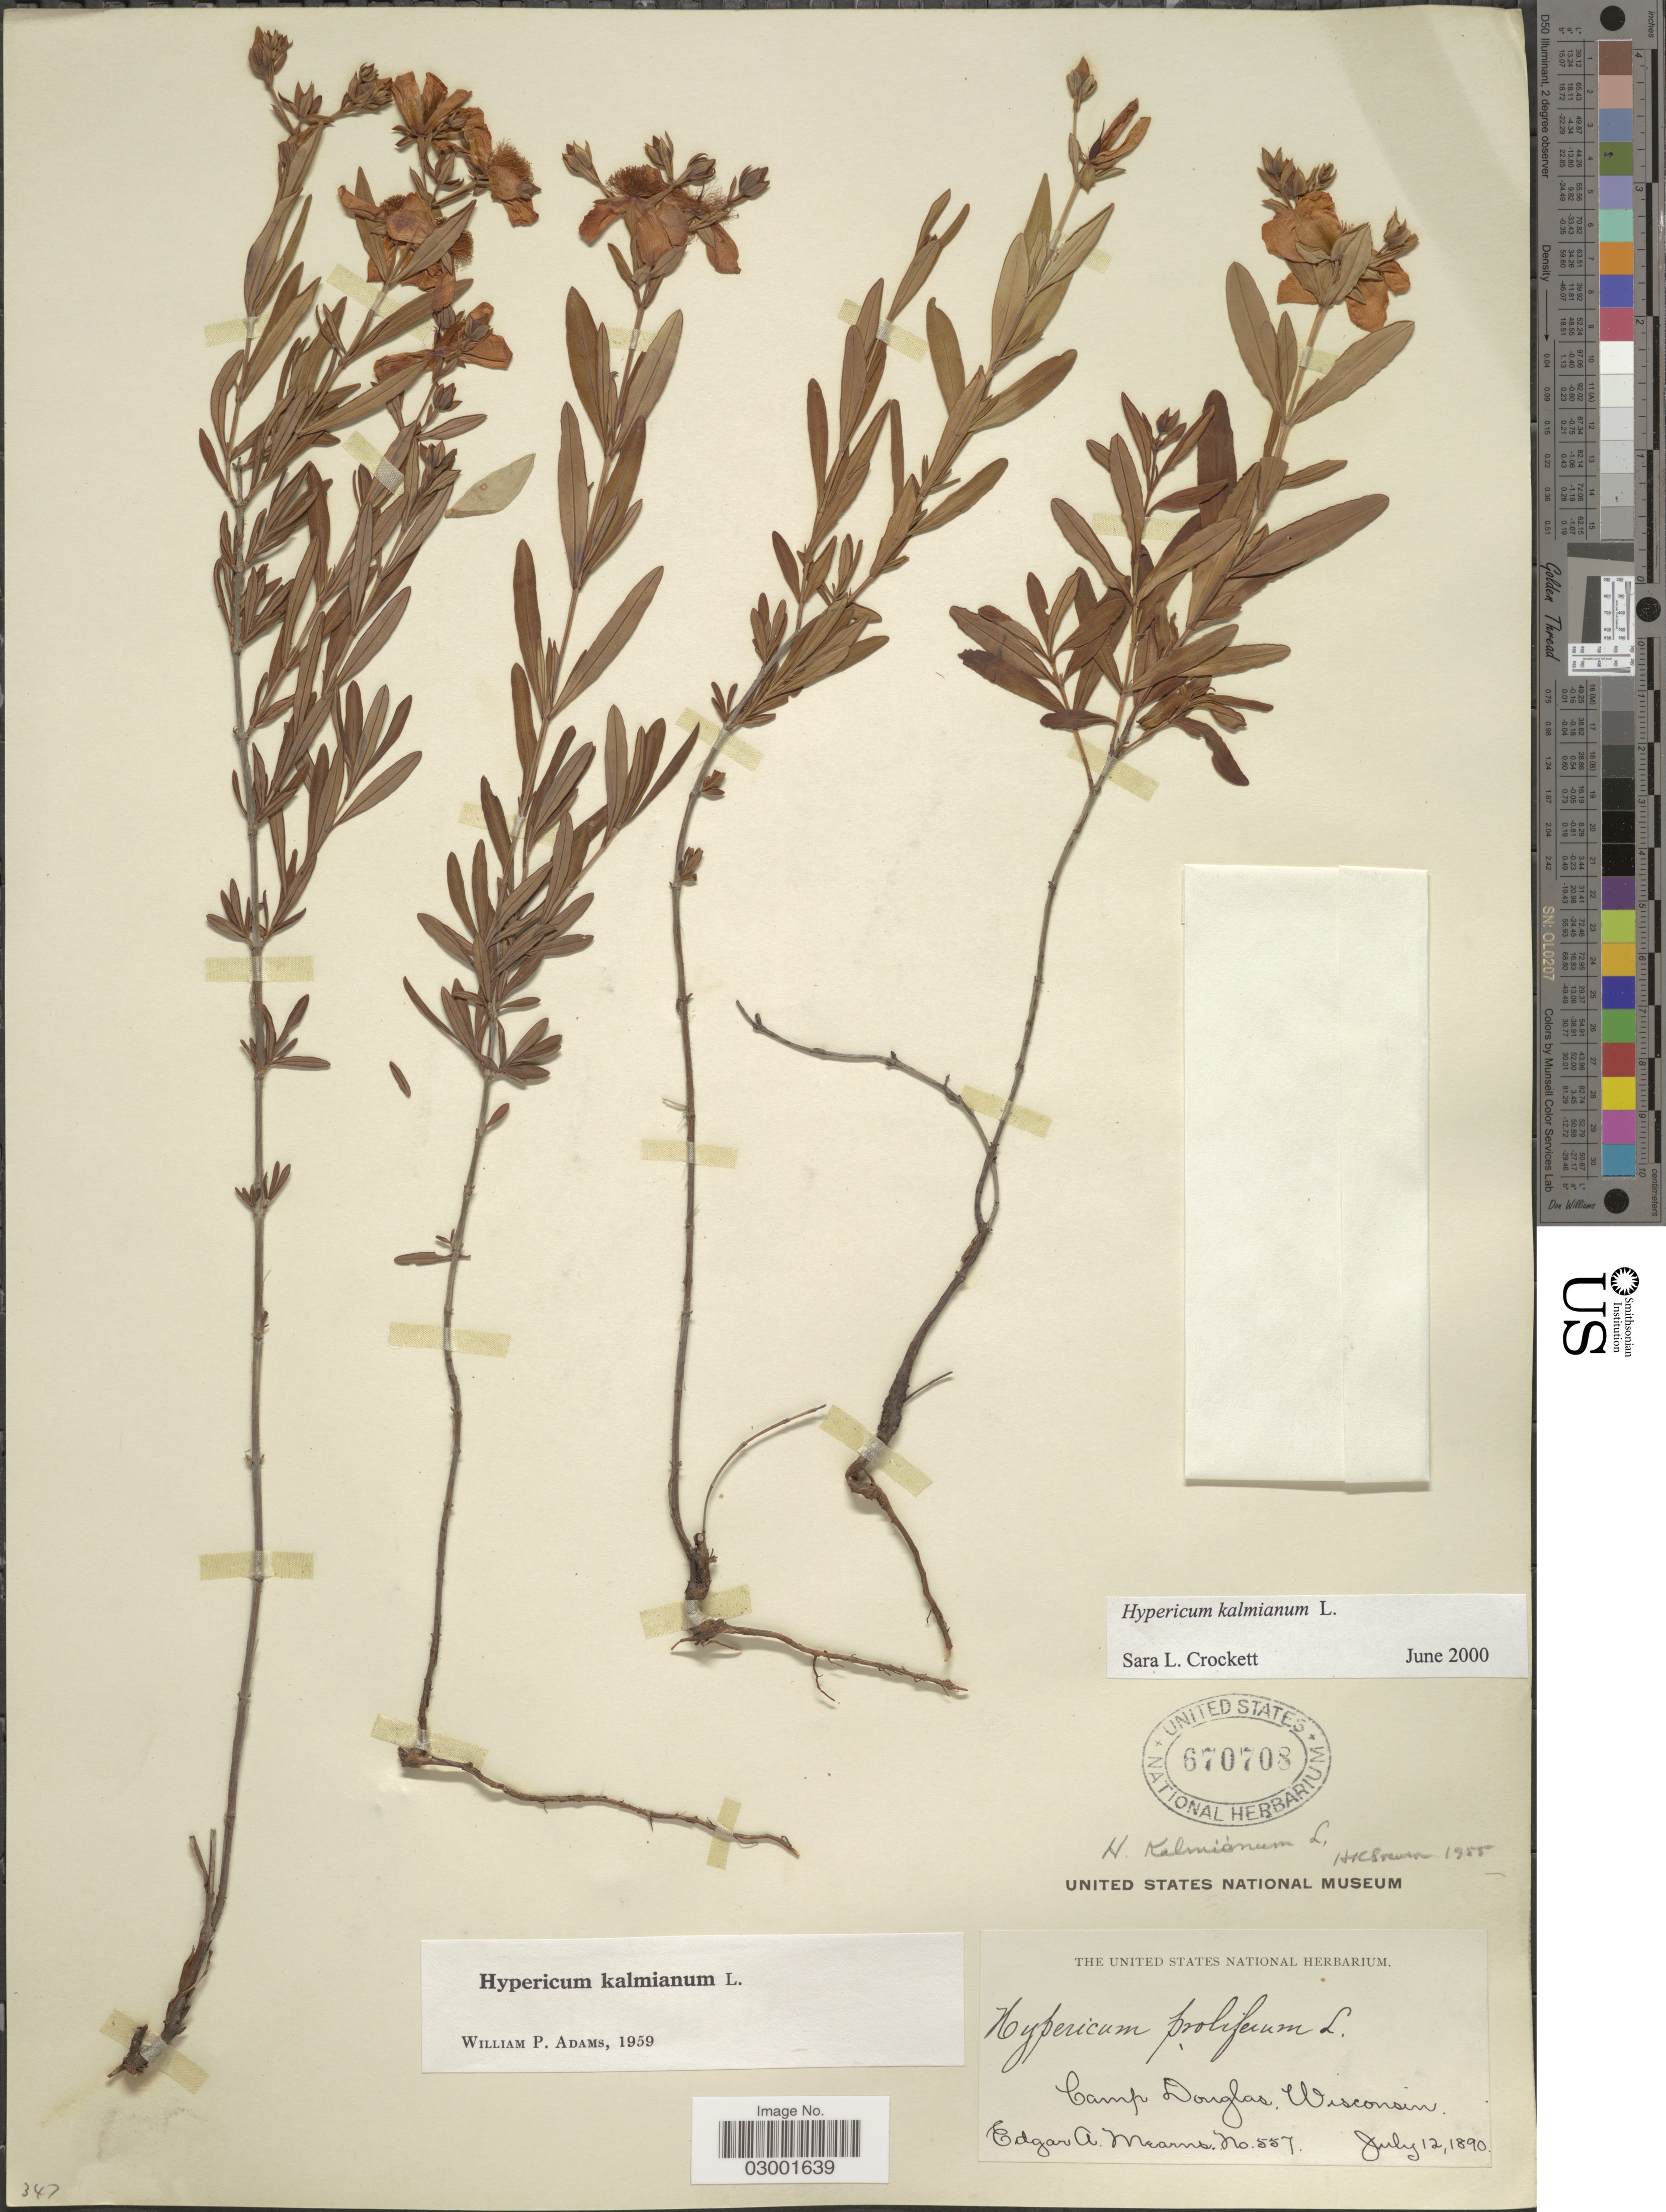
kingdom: Plantae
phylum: Tracheophyta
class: Magnoliopsida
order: Malpighiales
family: Hypericaceae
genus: Hypericum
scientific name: Hypericum kalmianum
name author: L.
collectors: E. A. Mearns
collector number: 557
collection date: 1890-07-12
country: United States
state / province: Wisconsin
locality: Camp Douglas, Wisconsin.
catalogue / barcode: US 670708